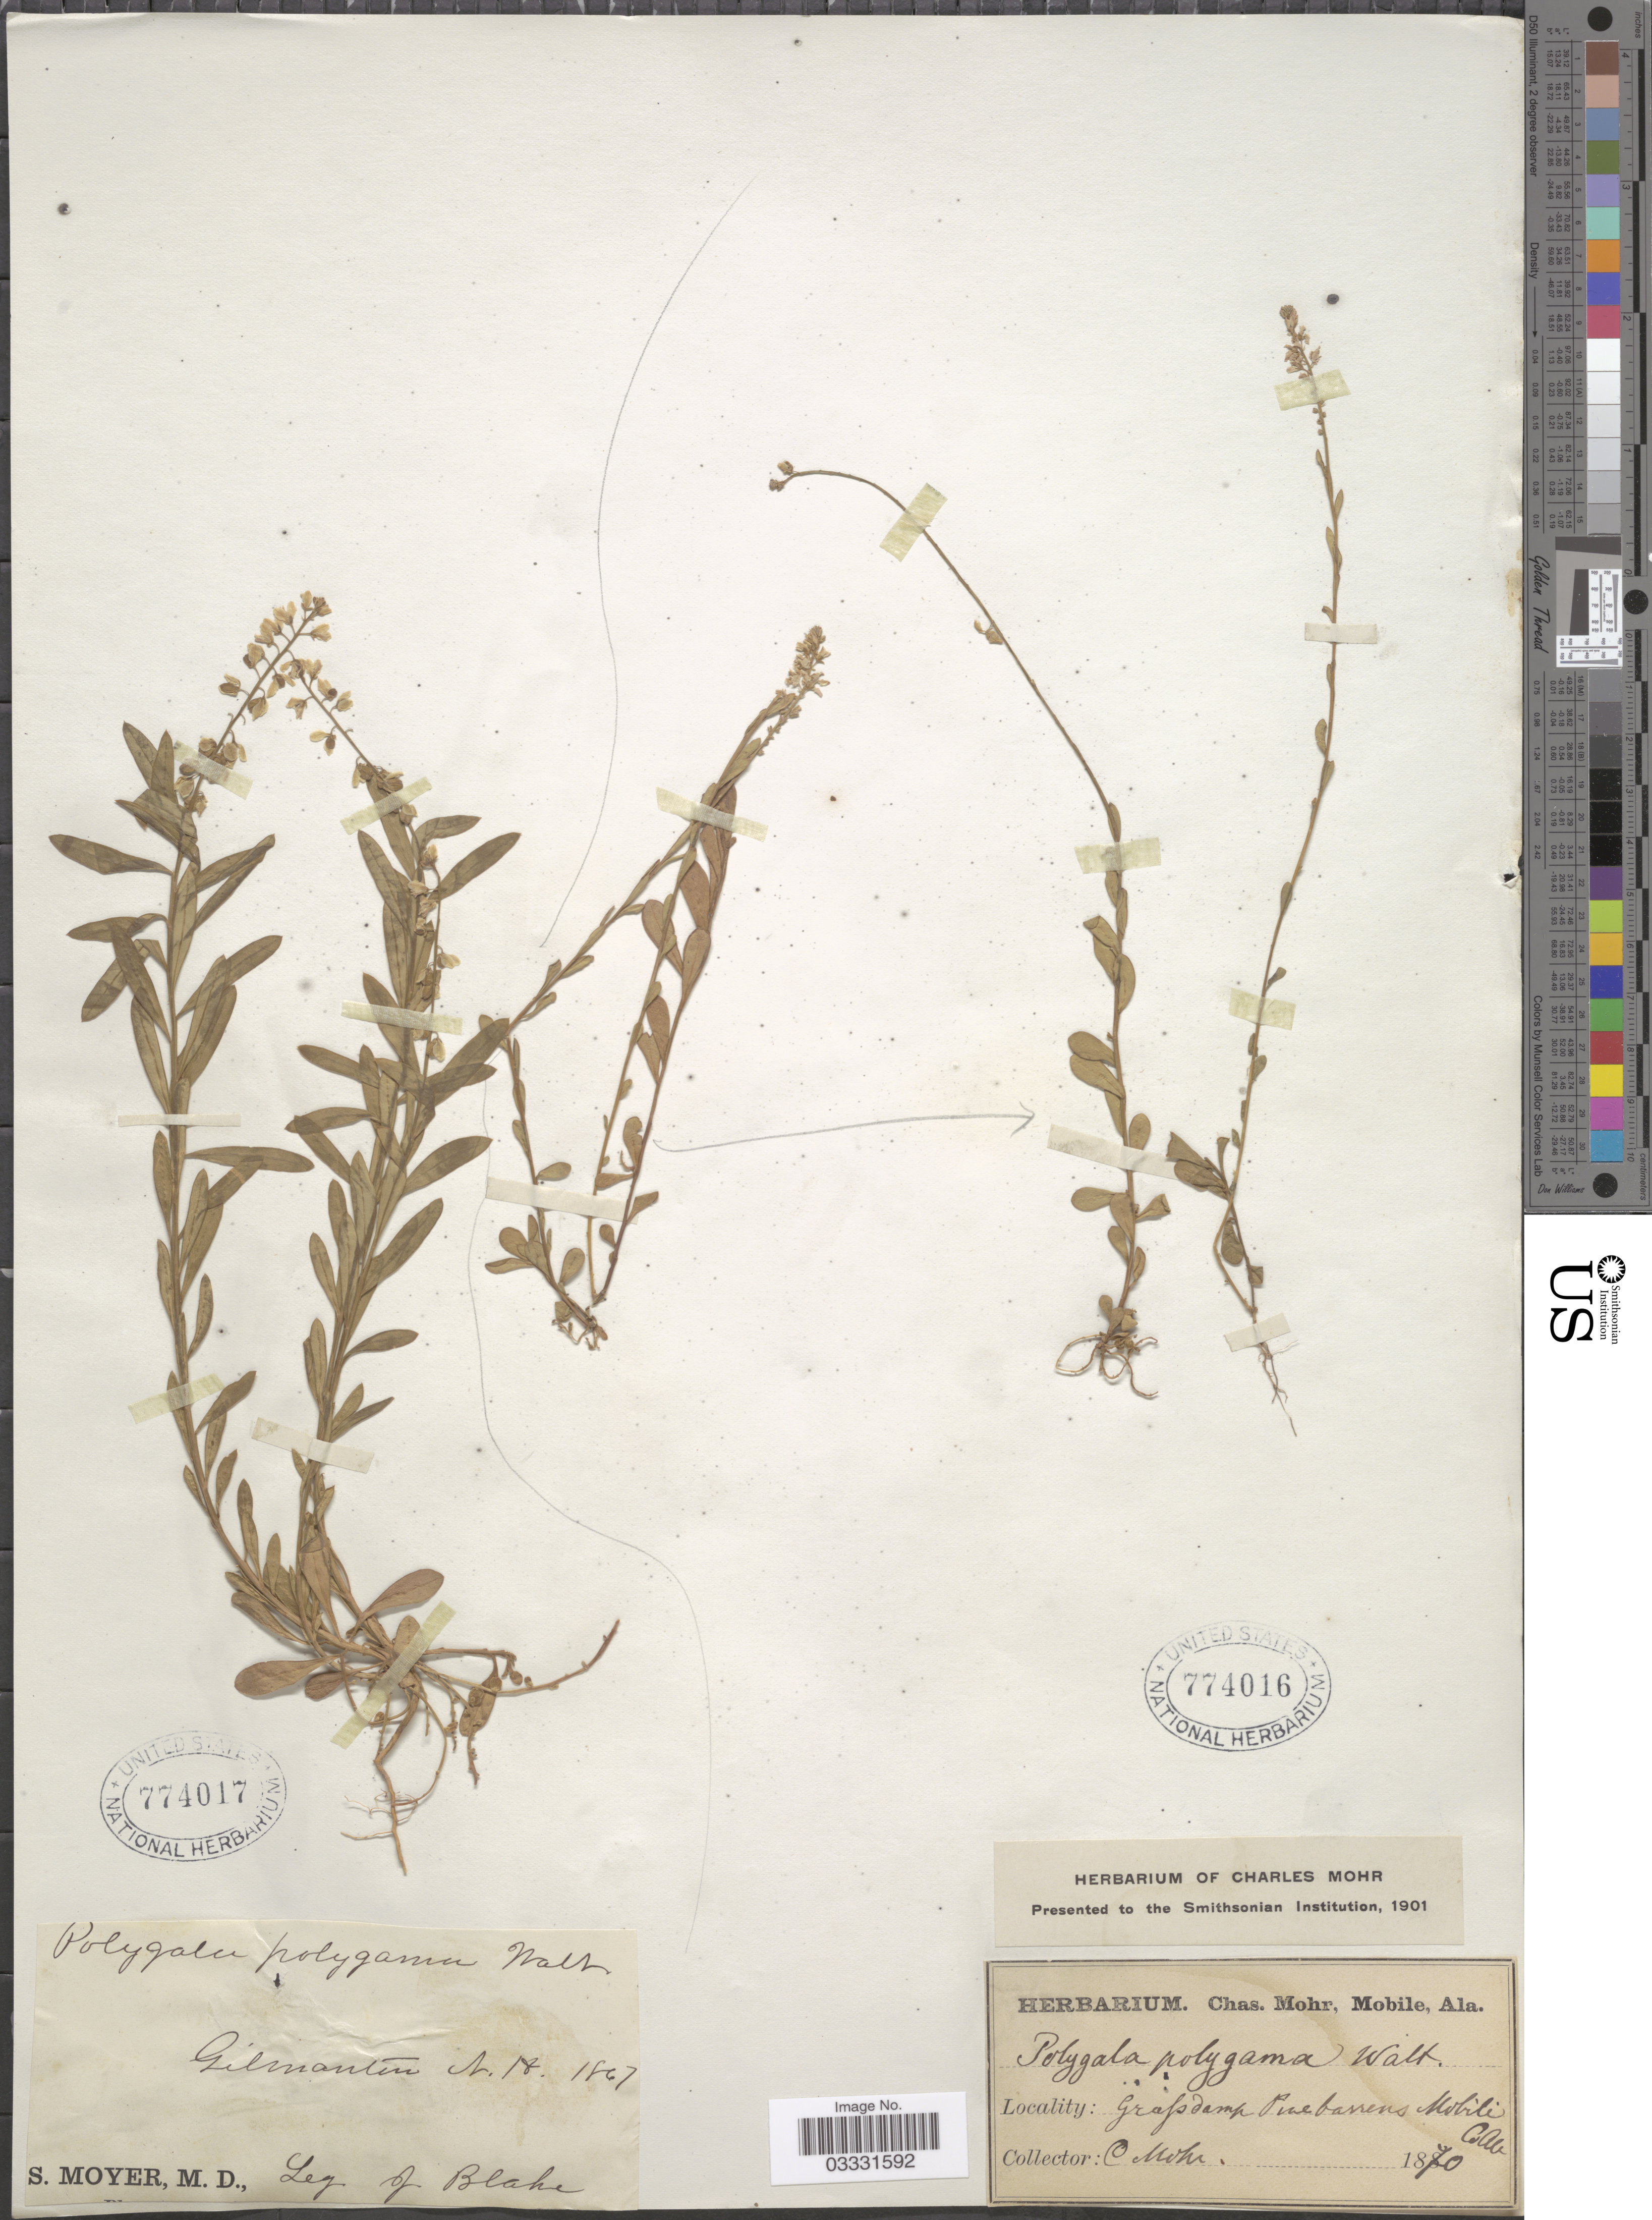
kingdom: Plantae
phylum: Tracheophyta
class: Magnoliopsida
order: Fabales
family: Polygalaceae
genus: Polygala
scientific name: Polygala polygama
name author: Walter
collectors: -- Blake & S. Moyer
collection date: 1867-05-18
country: United States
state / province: New Mexico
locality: Gilmantin.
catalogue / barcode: US 774017-2